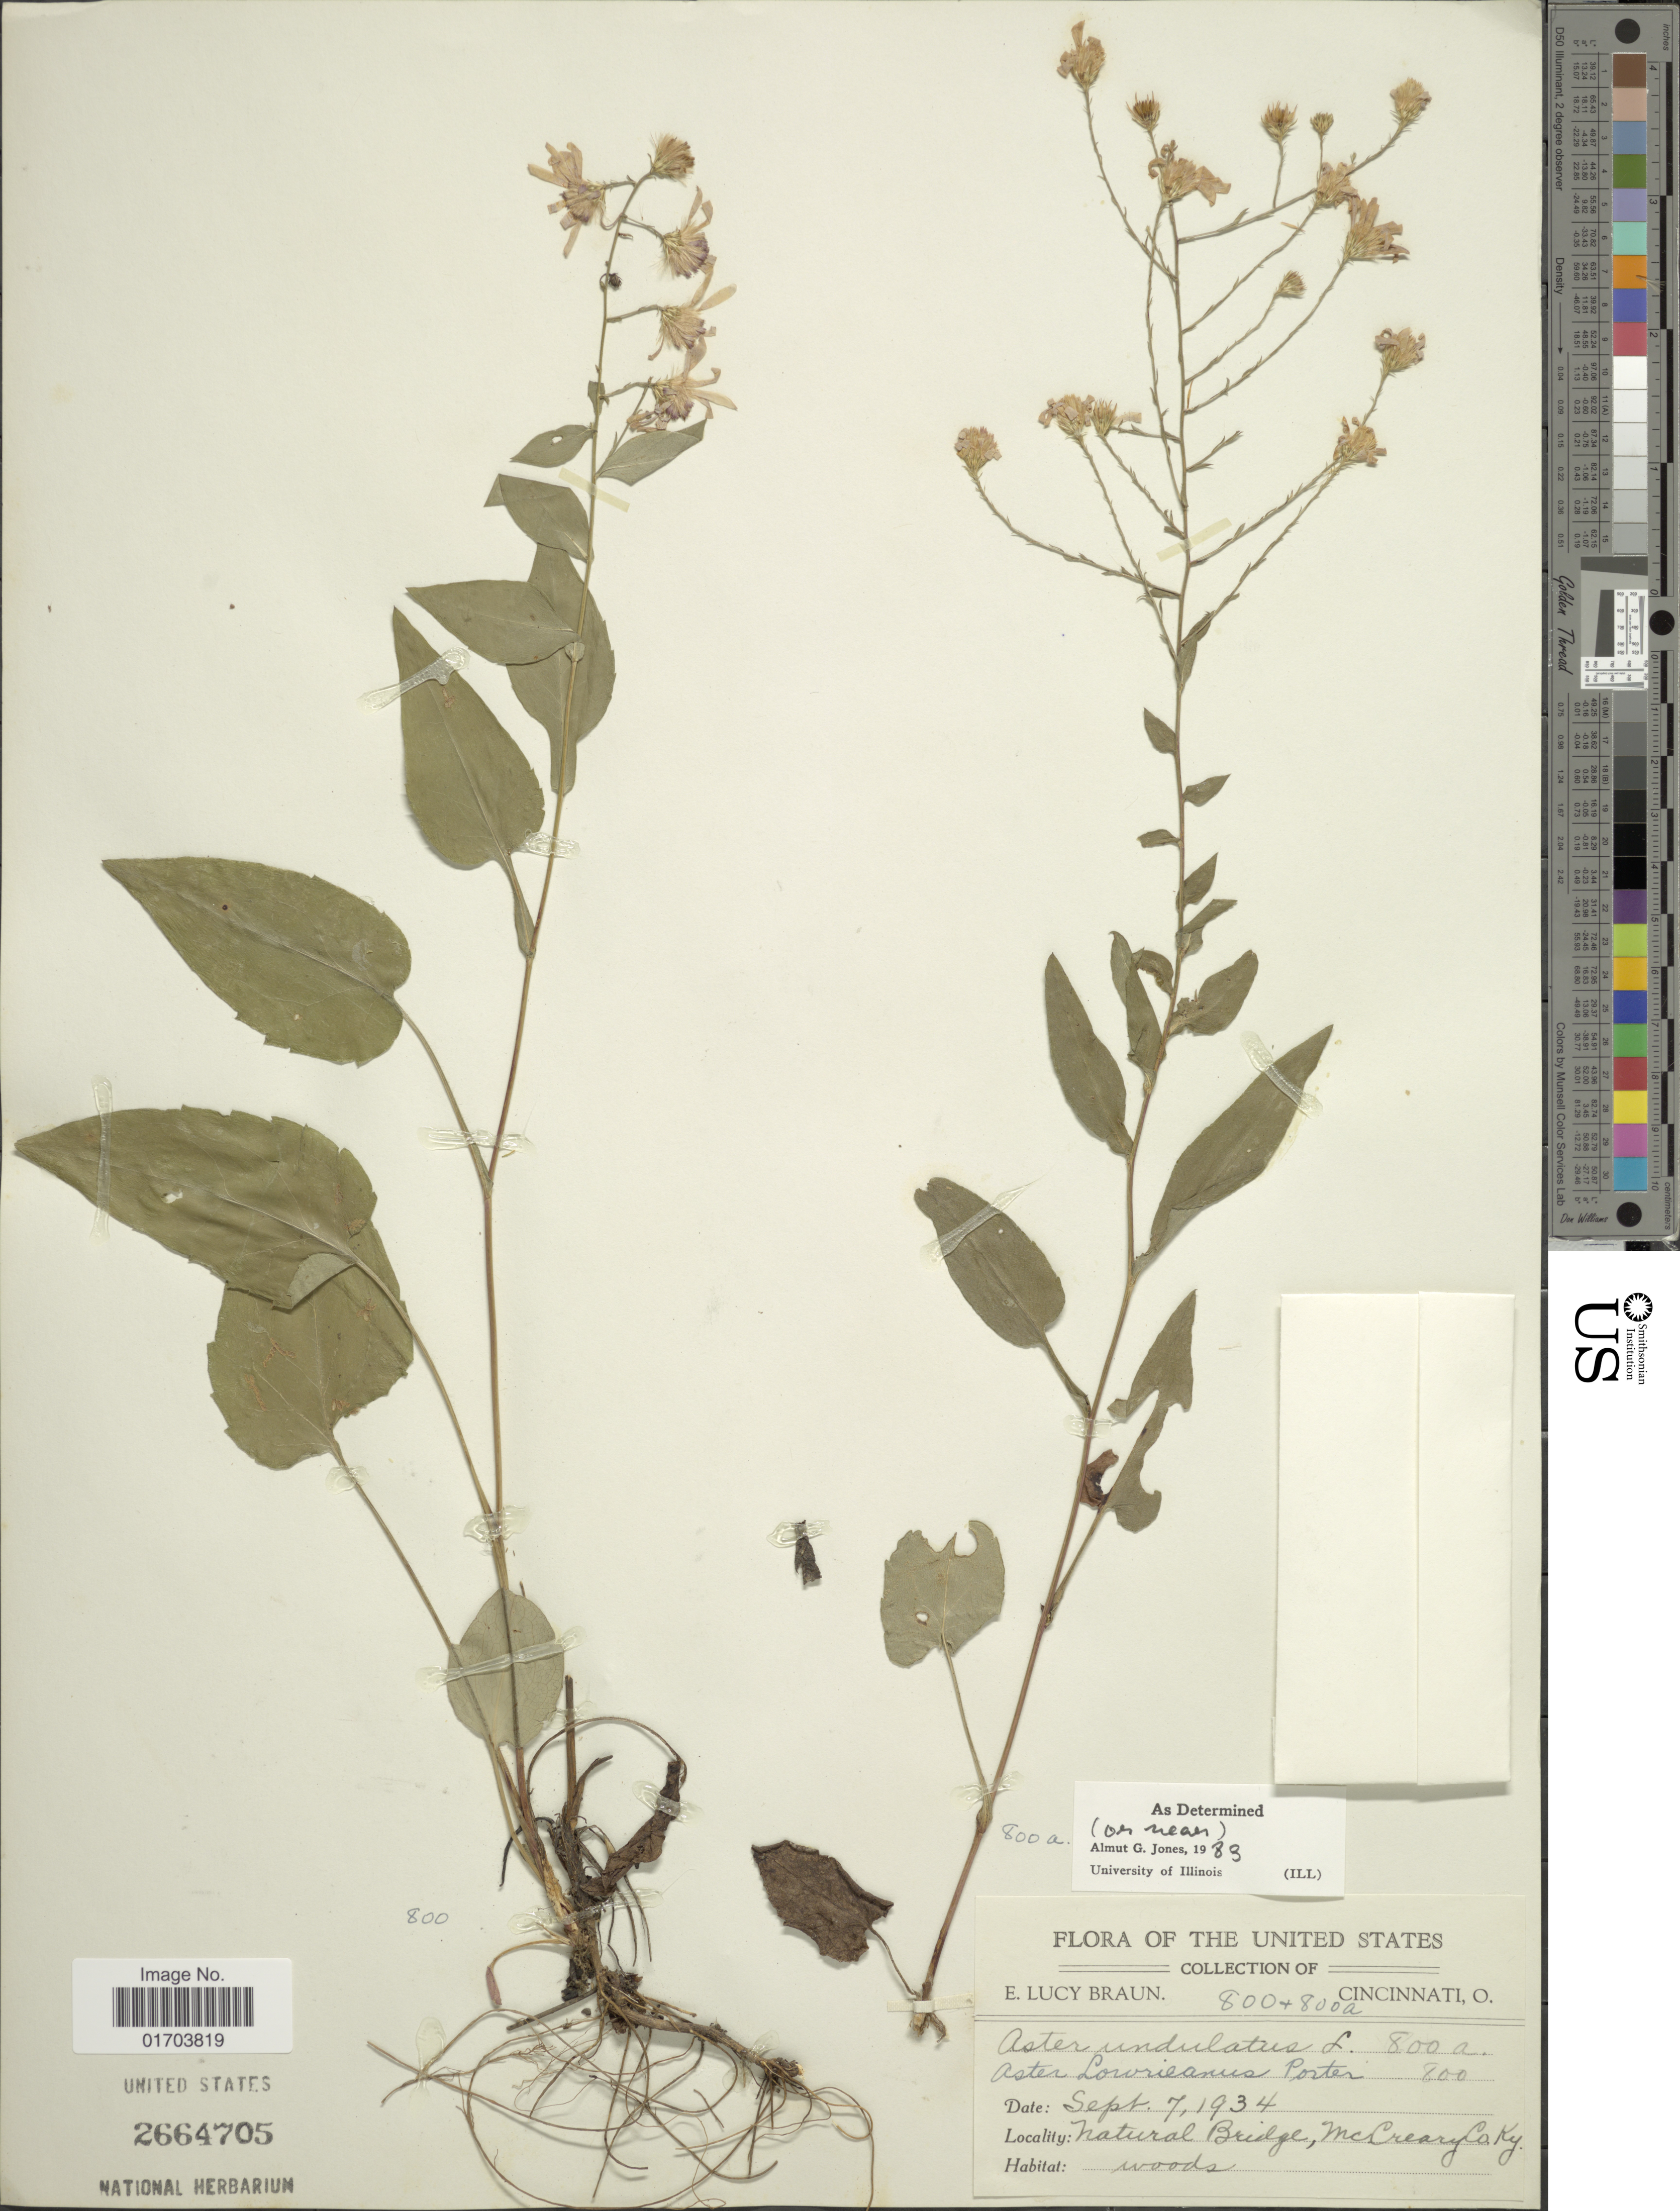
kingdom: Plantae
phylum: Tracheophyta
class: Magnoliopsida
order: Asterales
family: Asteraceae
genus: Symphyotrichum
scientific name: Symphyotrichum undulatum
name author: (L.) G.L. Nesom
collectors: E. L. Braun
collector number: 800+800a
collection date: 1934-09-07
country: United States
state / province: Kentucky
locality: Natural Bridge, McCreary Co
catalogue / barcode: US 2664705